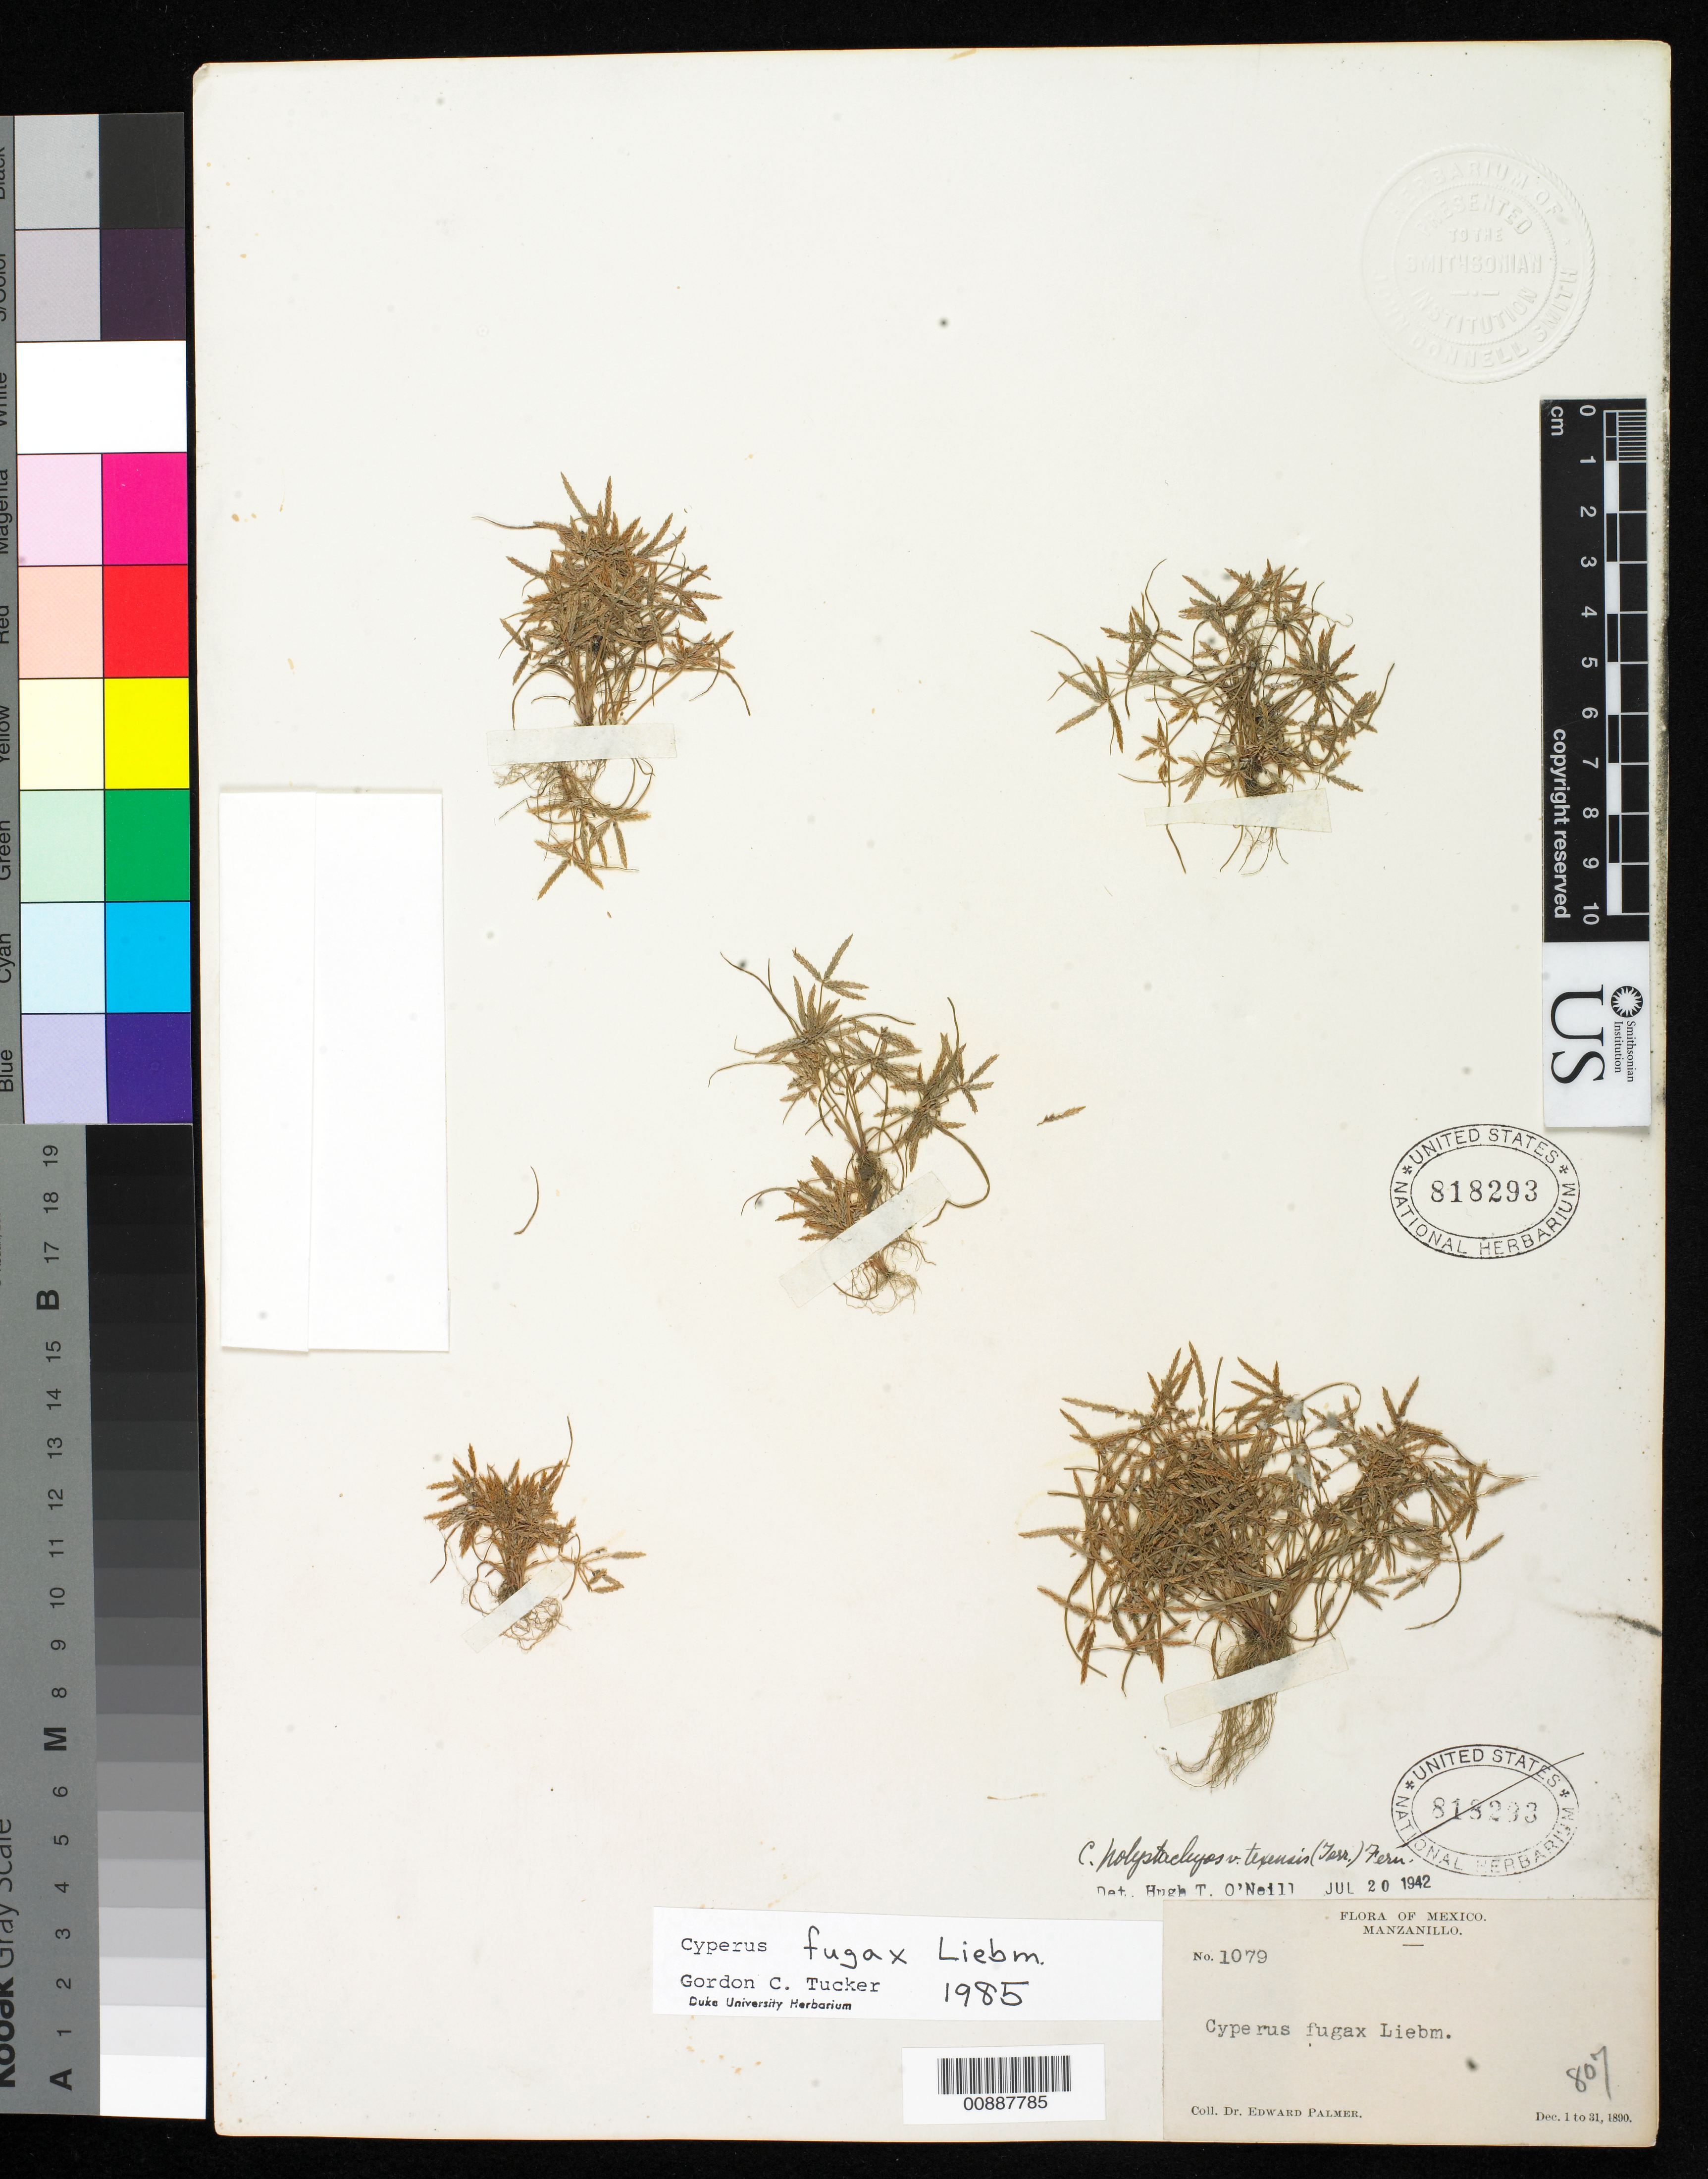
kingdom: Plantae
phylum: Tracheophyta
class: Liliopsida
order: Poales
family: Cyperaceae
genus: Cyperus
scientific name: Cyperus fugax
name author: Liebm.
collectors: E. Palmer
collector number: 1079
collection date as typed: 01 Dec 1890 to 31 Dec 1890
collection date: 1890-12-01/1890-12-31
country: Mexico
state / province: Colima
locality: Manzanillo, Colima.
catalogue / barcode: US 818293